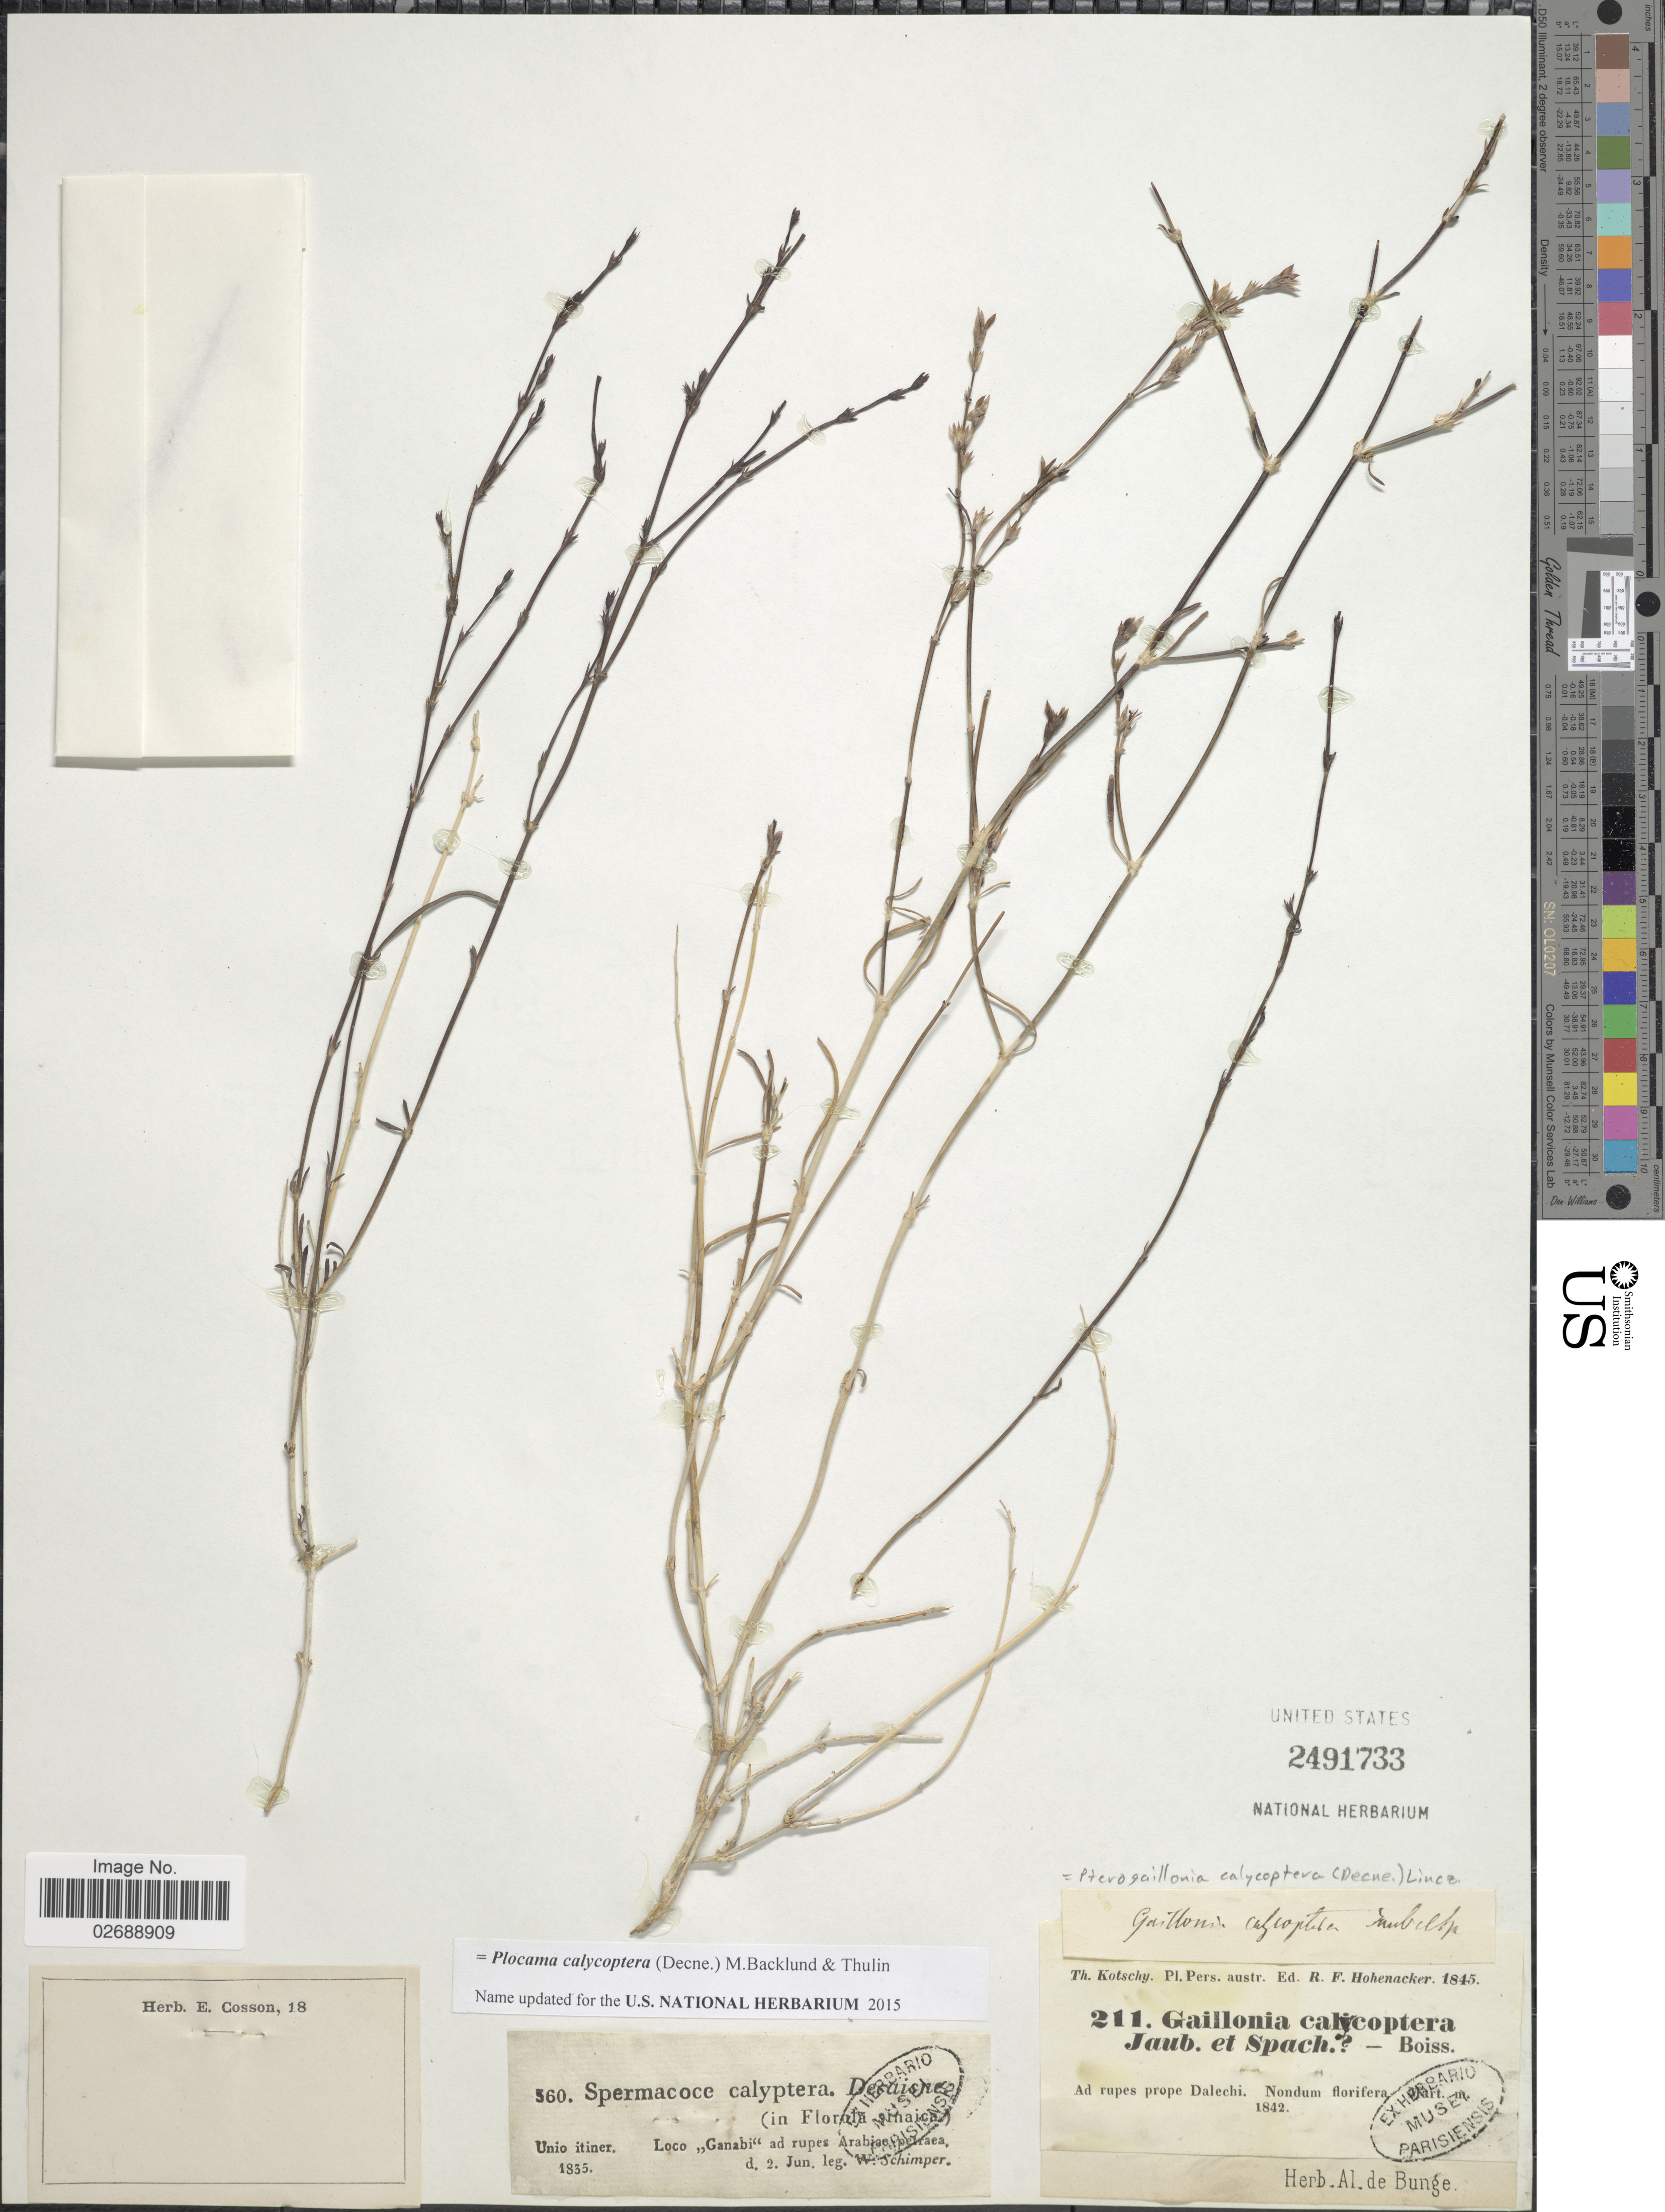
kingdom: Plantae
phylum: Tracheophyta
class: Magnoliopsida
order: Gentianales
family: Rubiaceae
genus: Plocama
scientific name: Plocama calycoptera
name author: (Decne.) M.Backlund & Thulin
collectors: W. Schimper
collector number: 560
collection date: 1835-06-02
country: Egypt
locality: Loco "Ganabi" ad rupes Arabiae petraea [Sinai]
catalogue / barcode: US 2491733